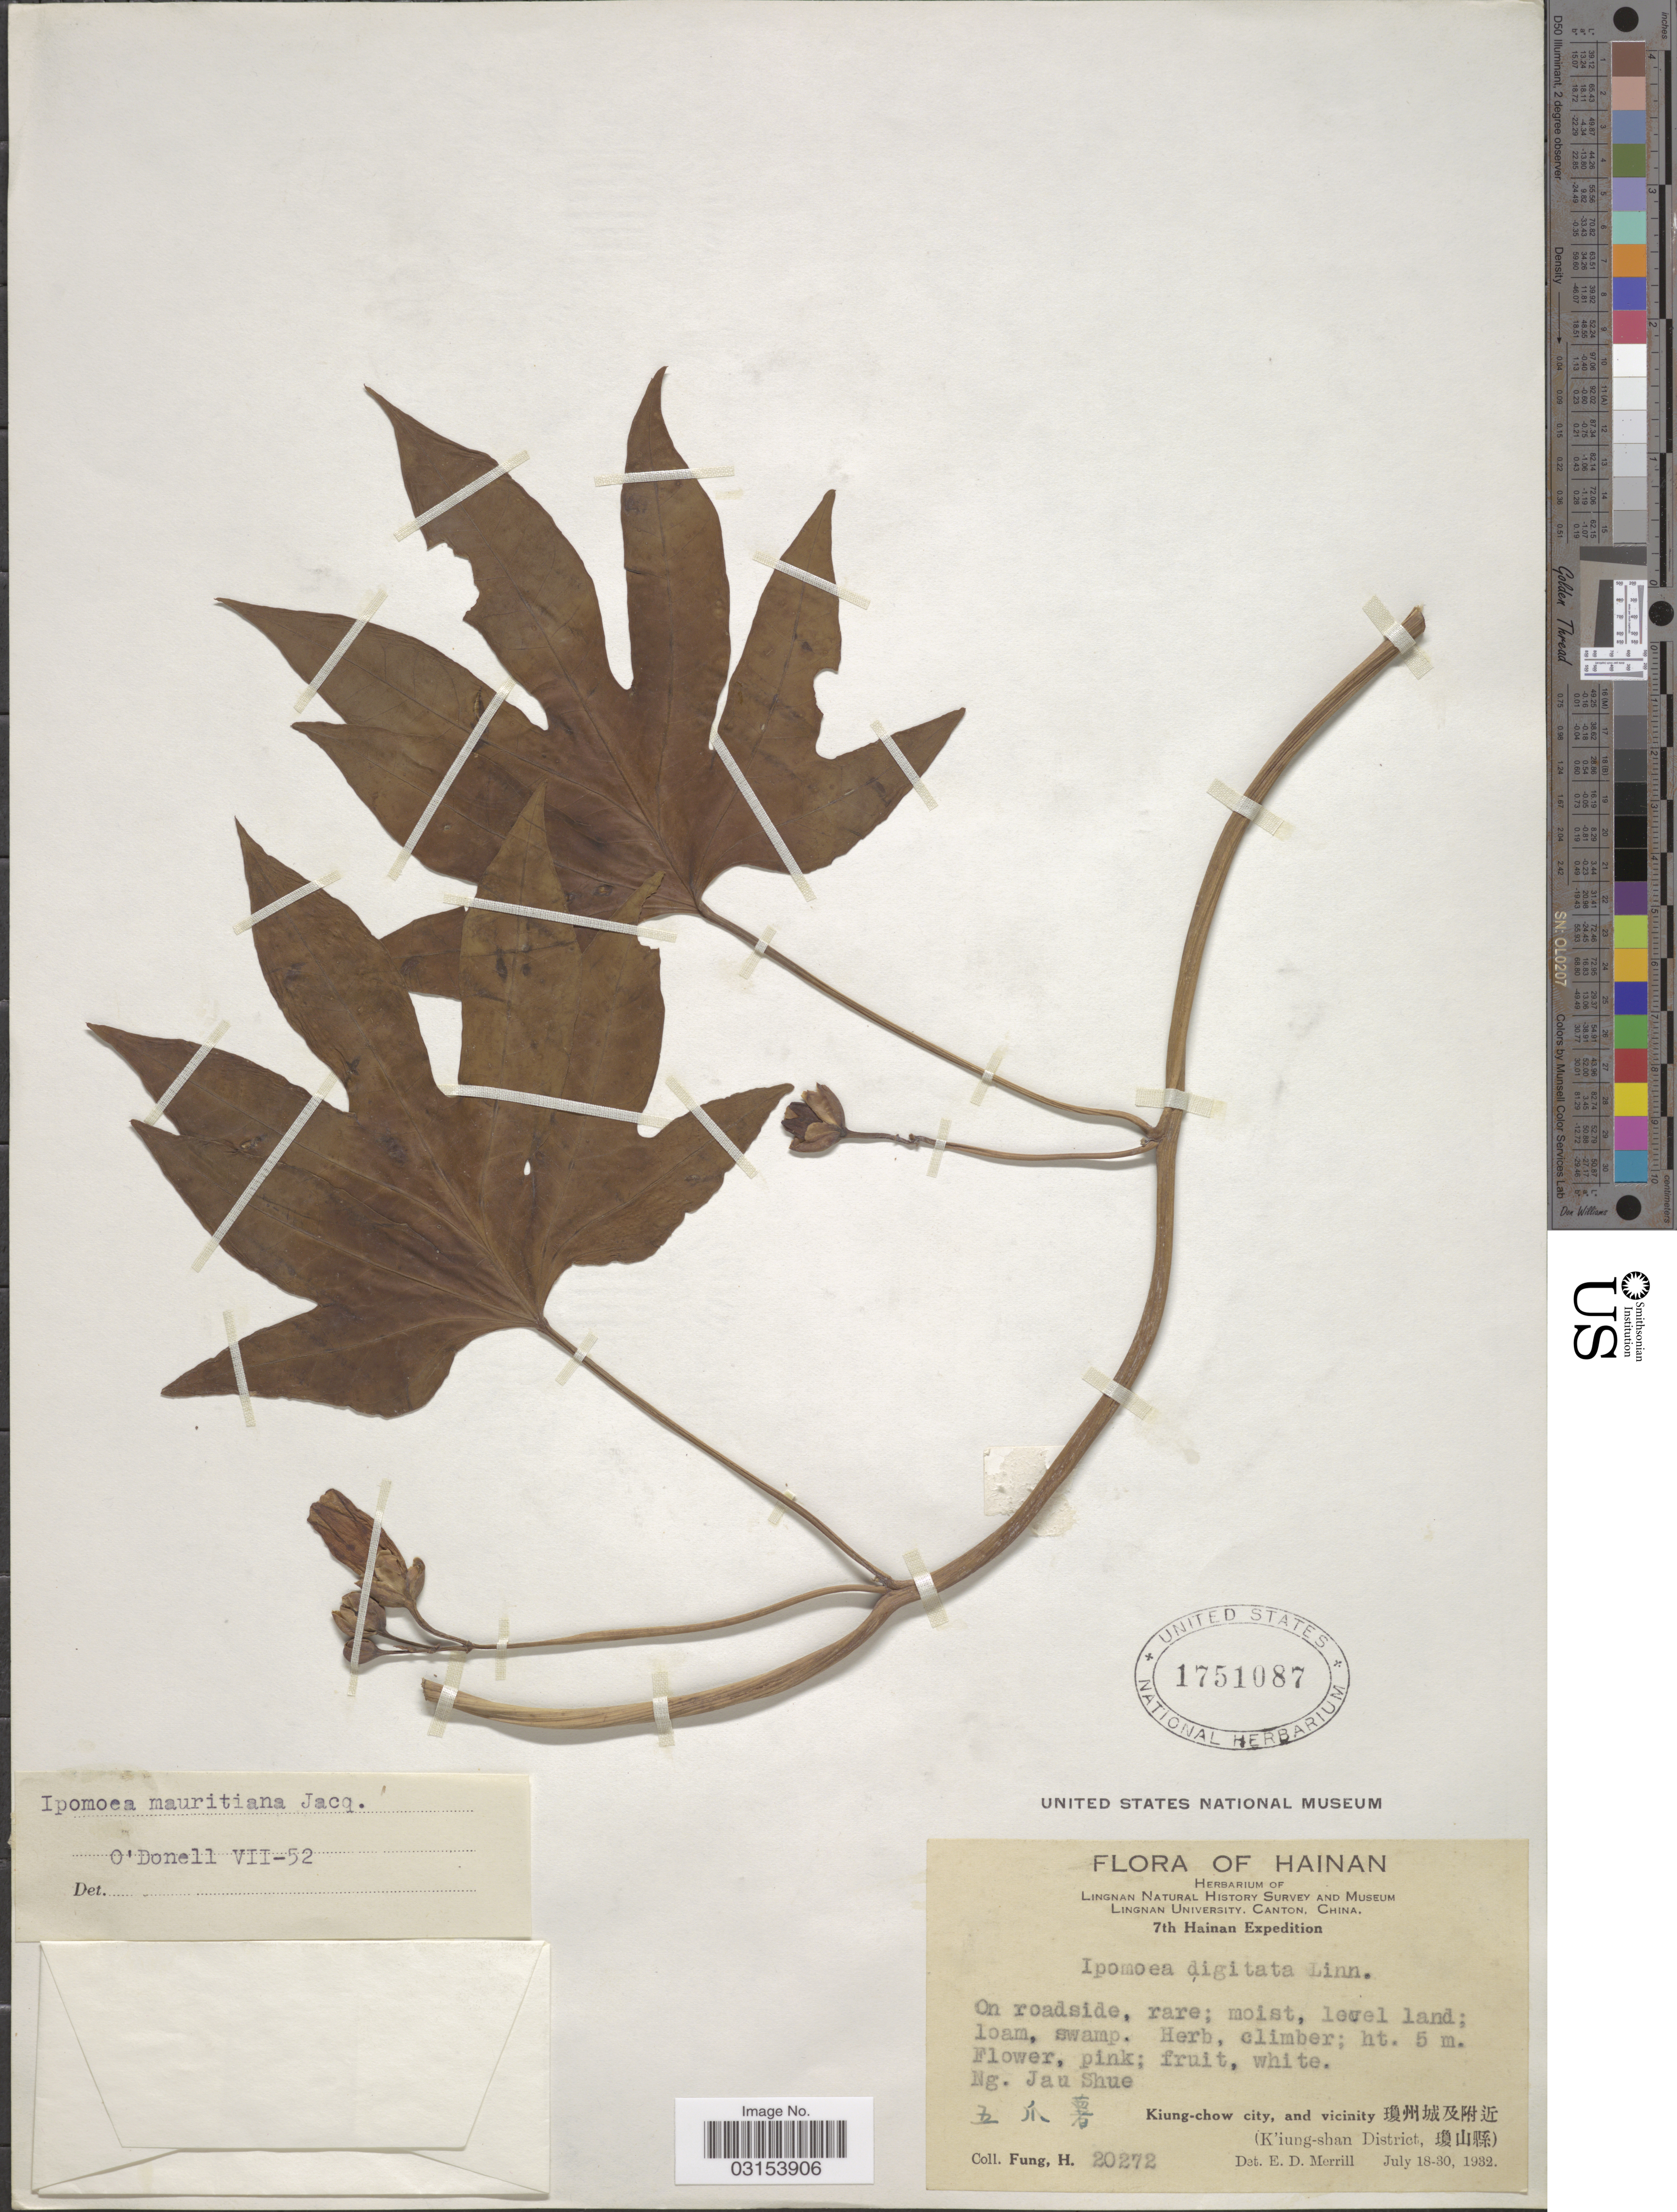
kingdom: Plantae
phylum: Tracheophyta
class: Magnoliopsida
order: Solanales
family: Convolvulaceae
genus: Ipomoea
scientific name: Ipomoea mauritiana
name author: Jacq.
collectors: H. Fung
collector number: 20272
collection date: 1932-07-18/1932-07-30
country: China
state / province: Hainan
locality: Jau Shue. Kiung-chow city, and vicinity (K'iung-shan District)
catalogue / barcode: US 1751087